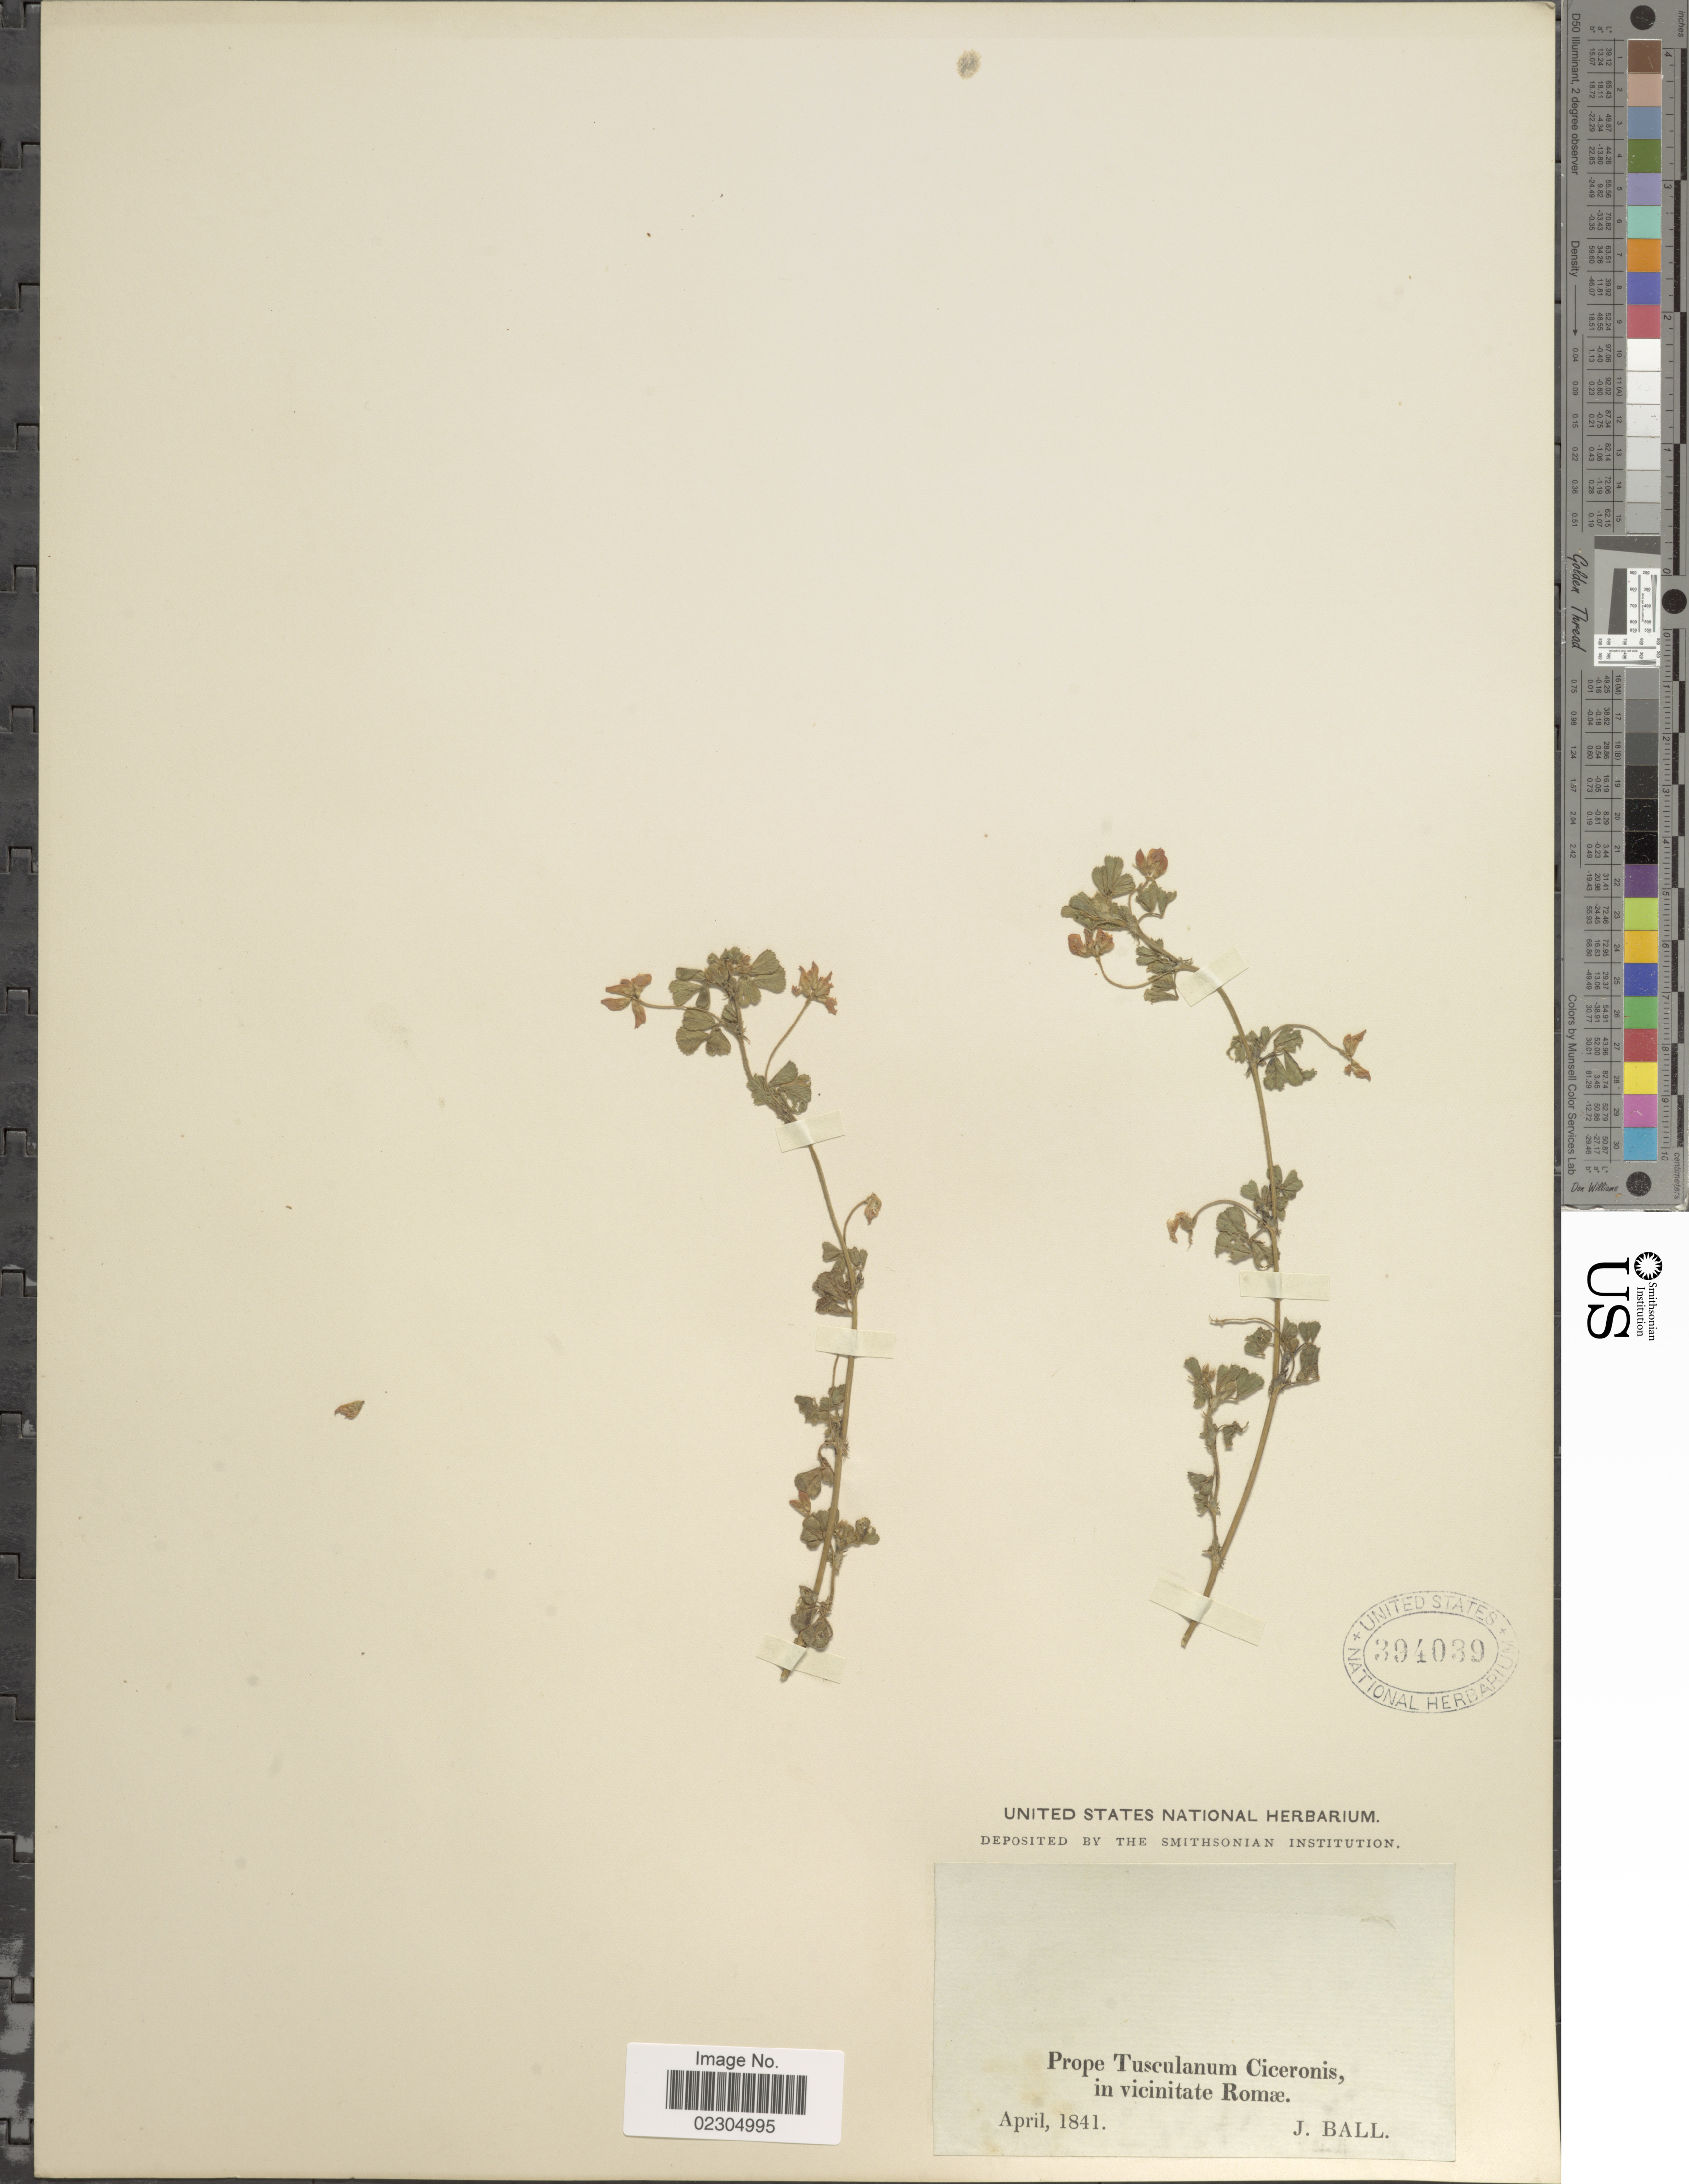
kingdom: Plantae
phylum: Tracheophyta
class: Magnoliopsida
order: Fabales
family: Fabaceae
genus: Trifolium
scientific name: Trifolium sp.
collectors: J. Ball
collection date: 1841-04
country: Italy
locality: Tusculanum Ciceronis, in vicinitate Romae.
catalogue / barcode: US 394039